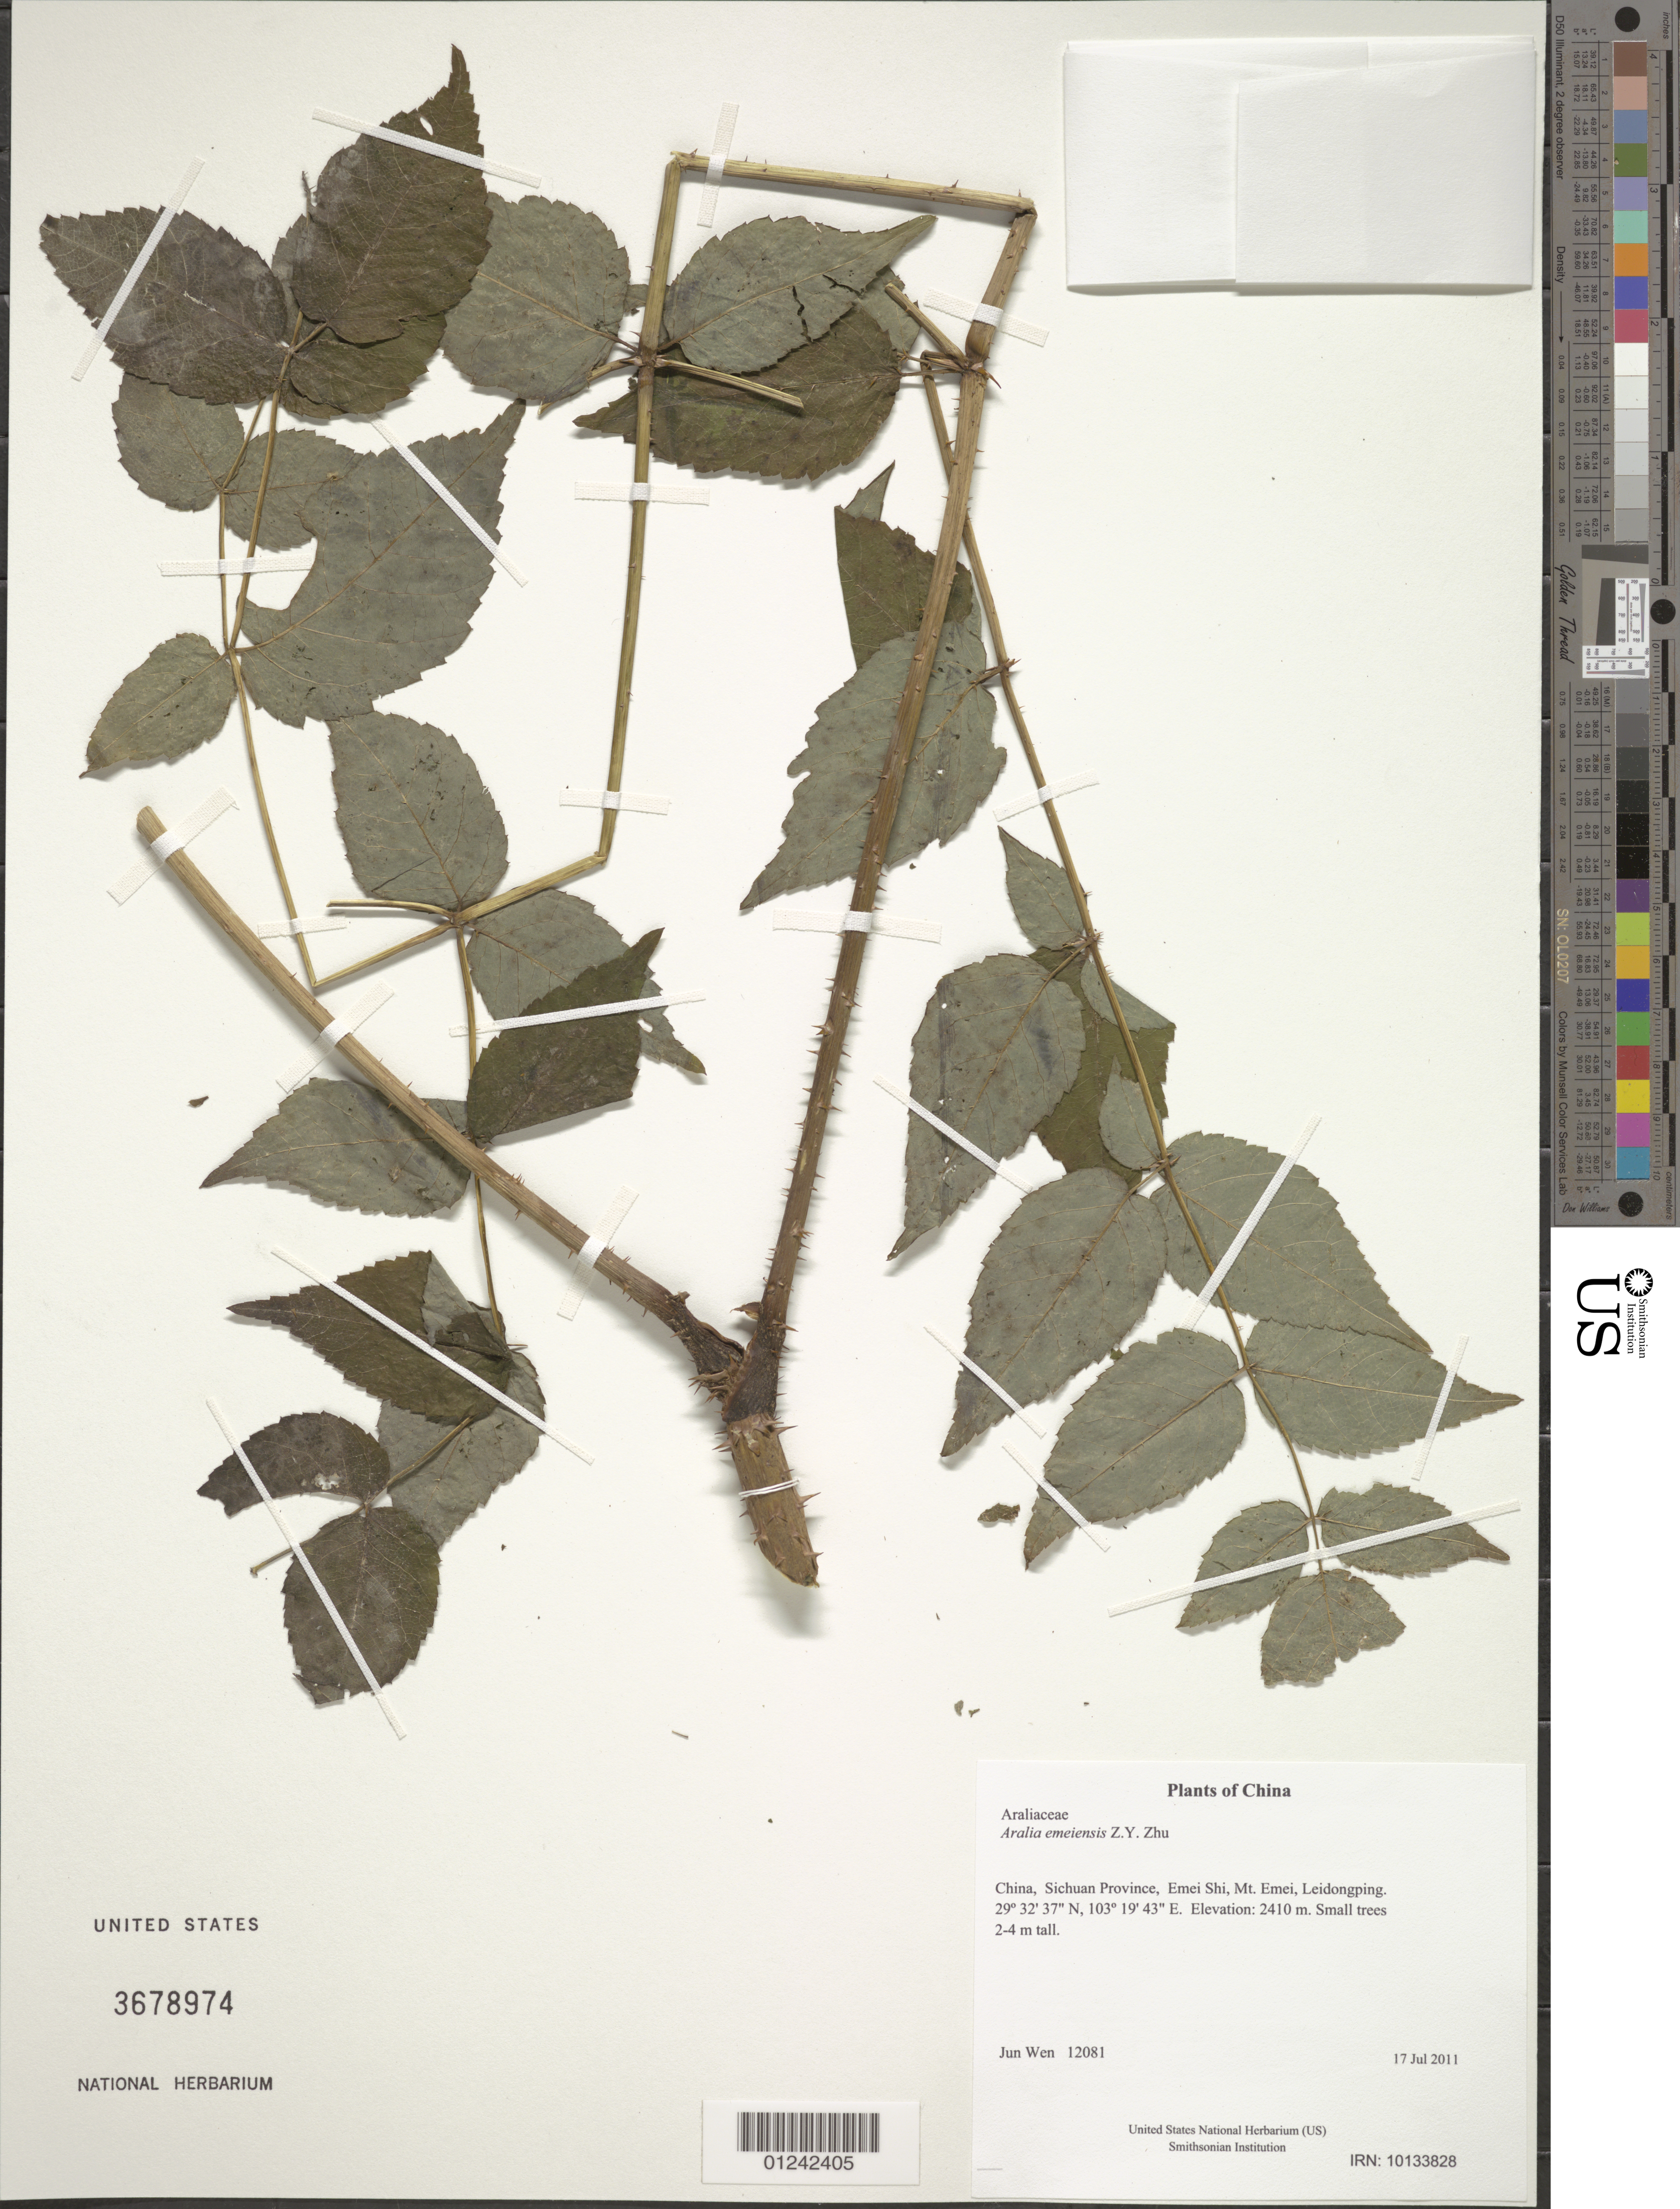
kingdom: Plantae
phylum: Tracheophyta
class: Magnoliopsida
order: Apiales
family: Araliaceae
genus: Aralia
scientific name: Aralia emeiensis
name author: Z.Y. Zhu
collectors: J. Wen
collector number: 12081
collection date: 2011-07-17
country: China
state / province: Sichuan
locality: Emei Shi, Mt. Emei, Leidongping.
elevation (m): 2410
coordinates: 29 32 37.3 N, 103 19 43.3 E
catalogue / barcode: US 3678974